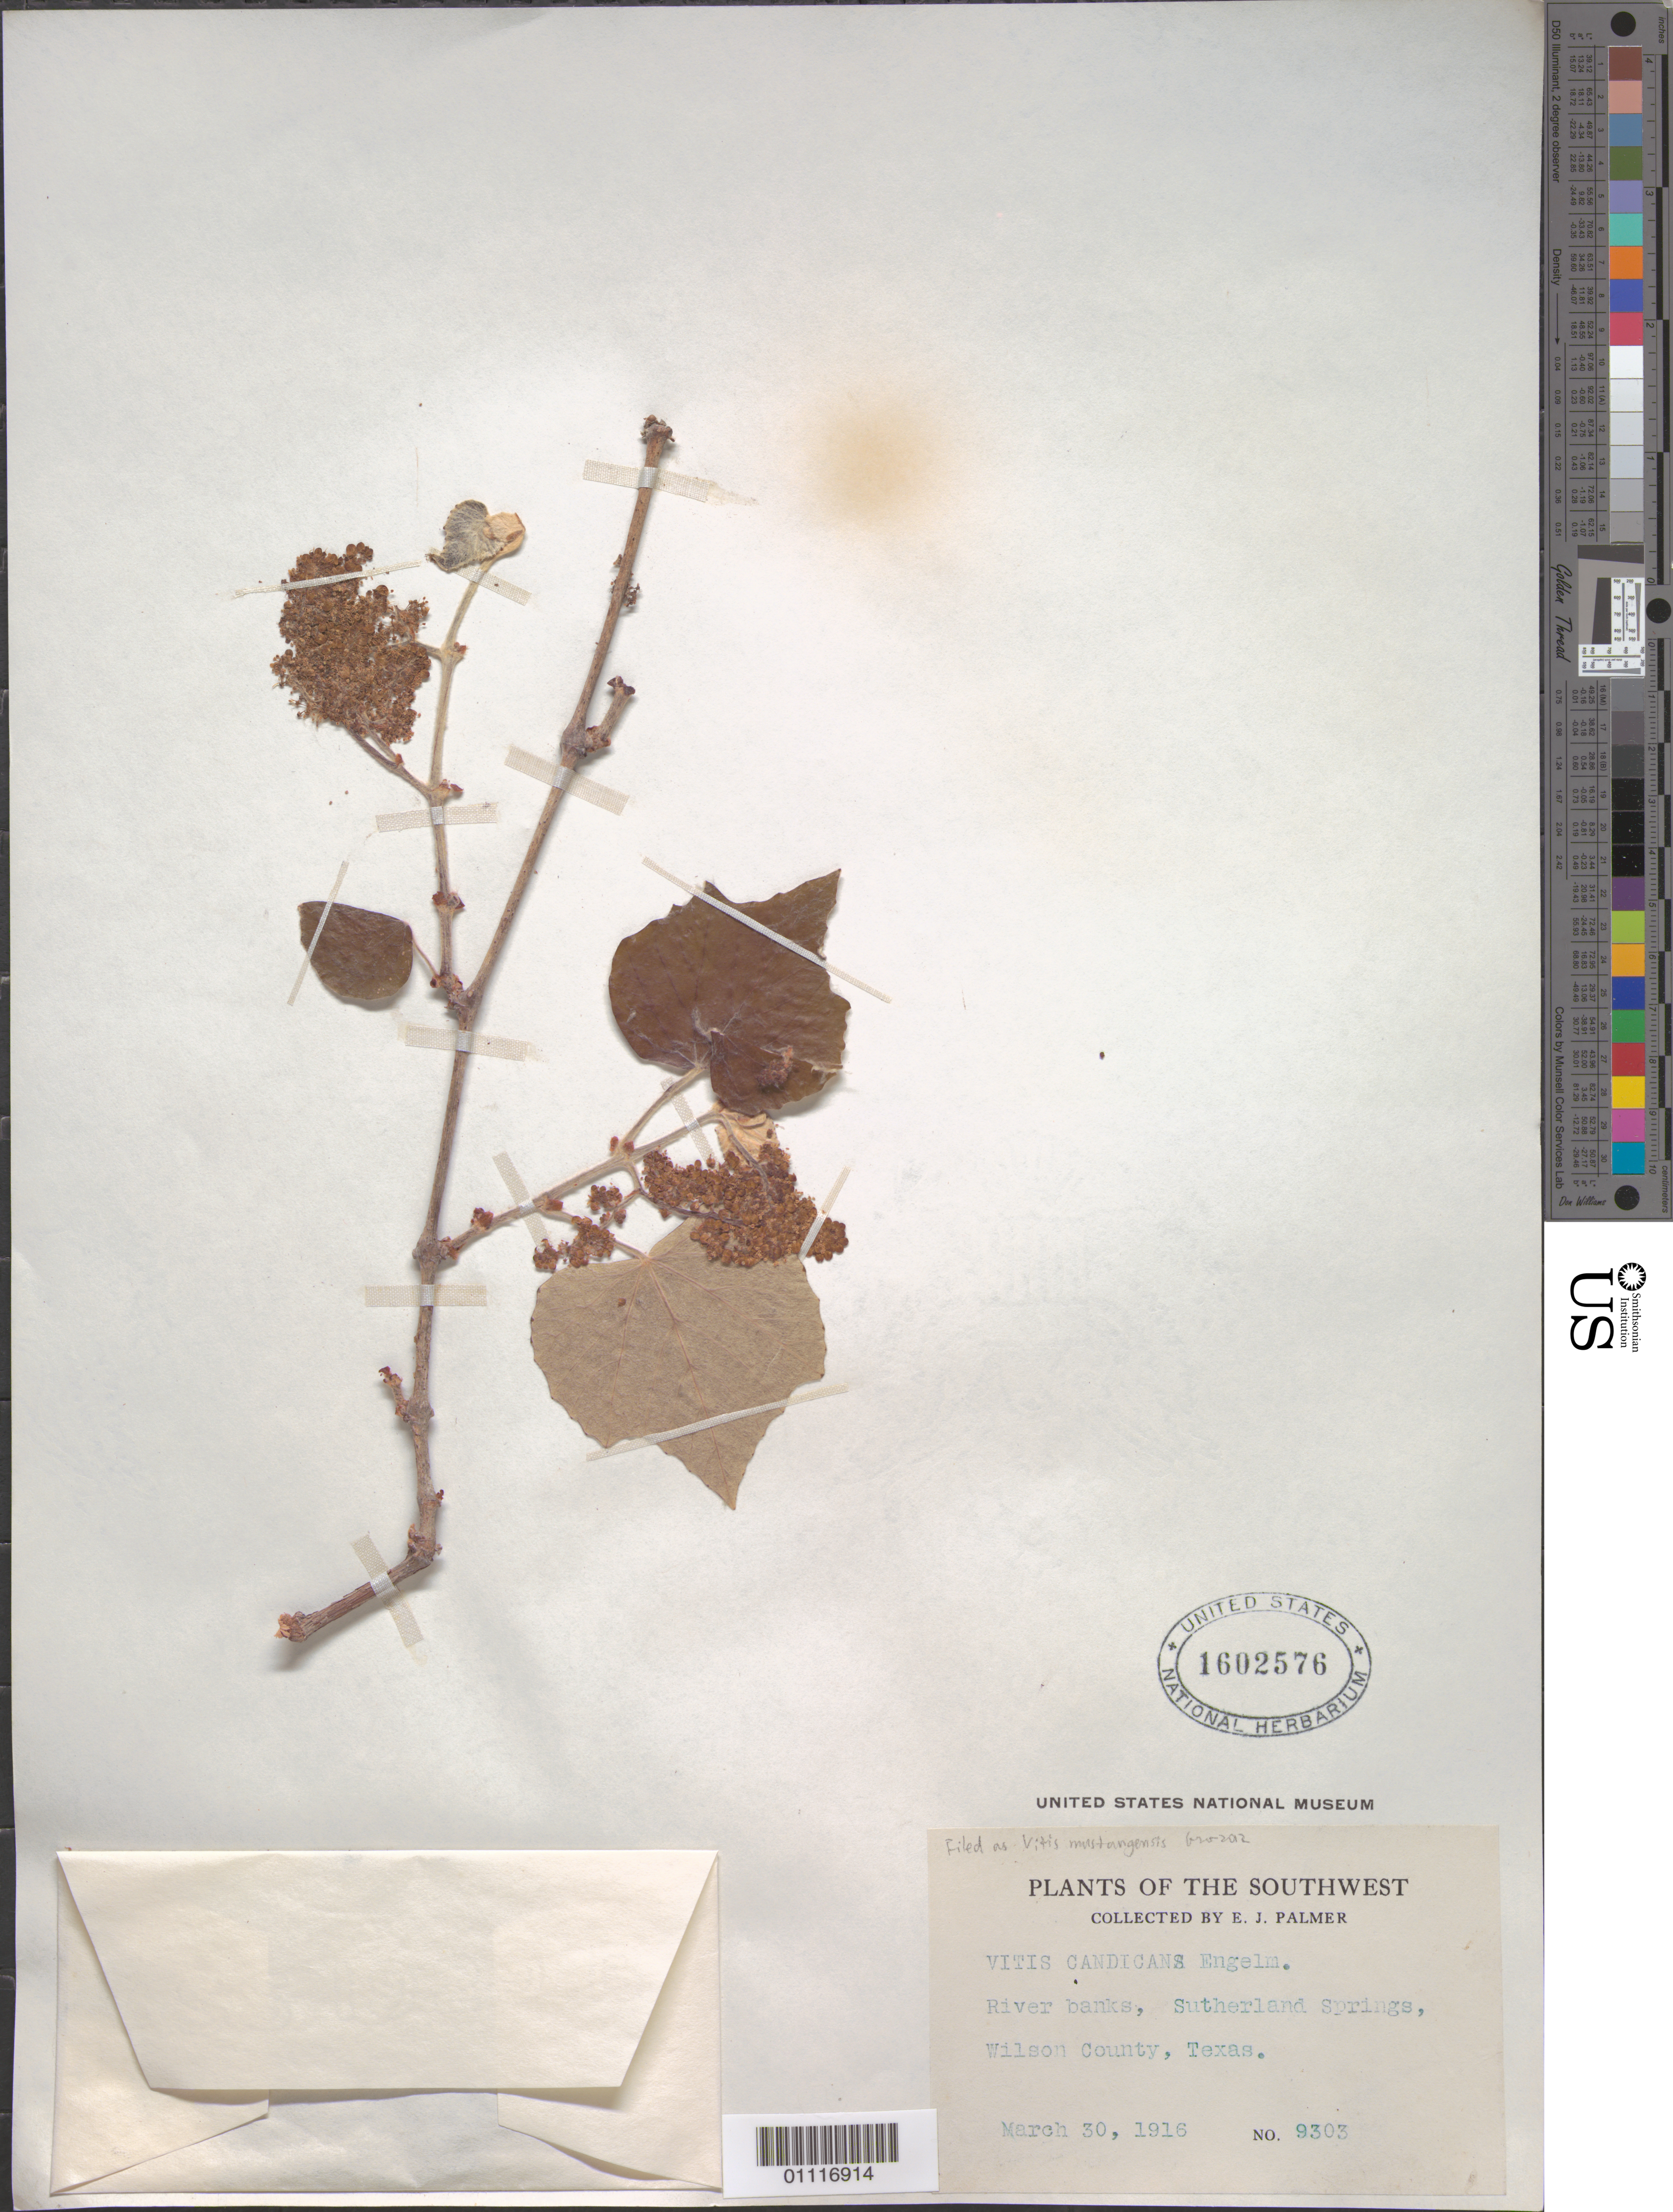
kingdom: Plantae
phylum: Tracheophyta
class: Magnoliopsida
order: Vitales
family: Vitaceae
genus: Vitis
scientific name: Vitis mustangensis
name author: Buckley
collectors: E. J. Palmer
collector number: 9303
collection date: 1916-03-30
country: United States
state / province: Texas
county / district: Wilson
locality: River banks, Sutherland Springs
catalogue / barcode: US 1602576